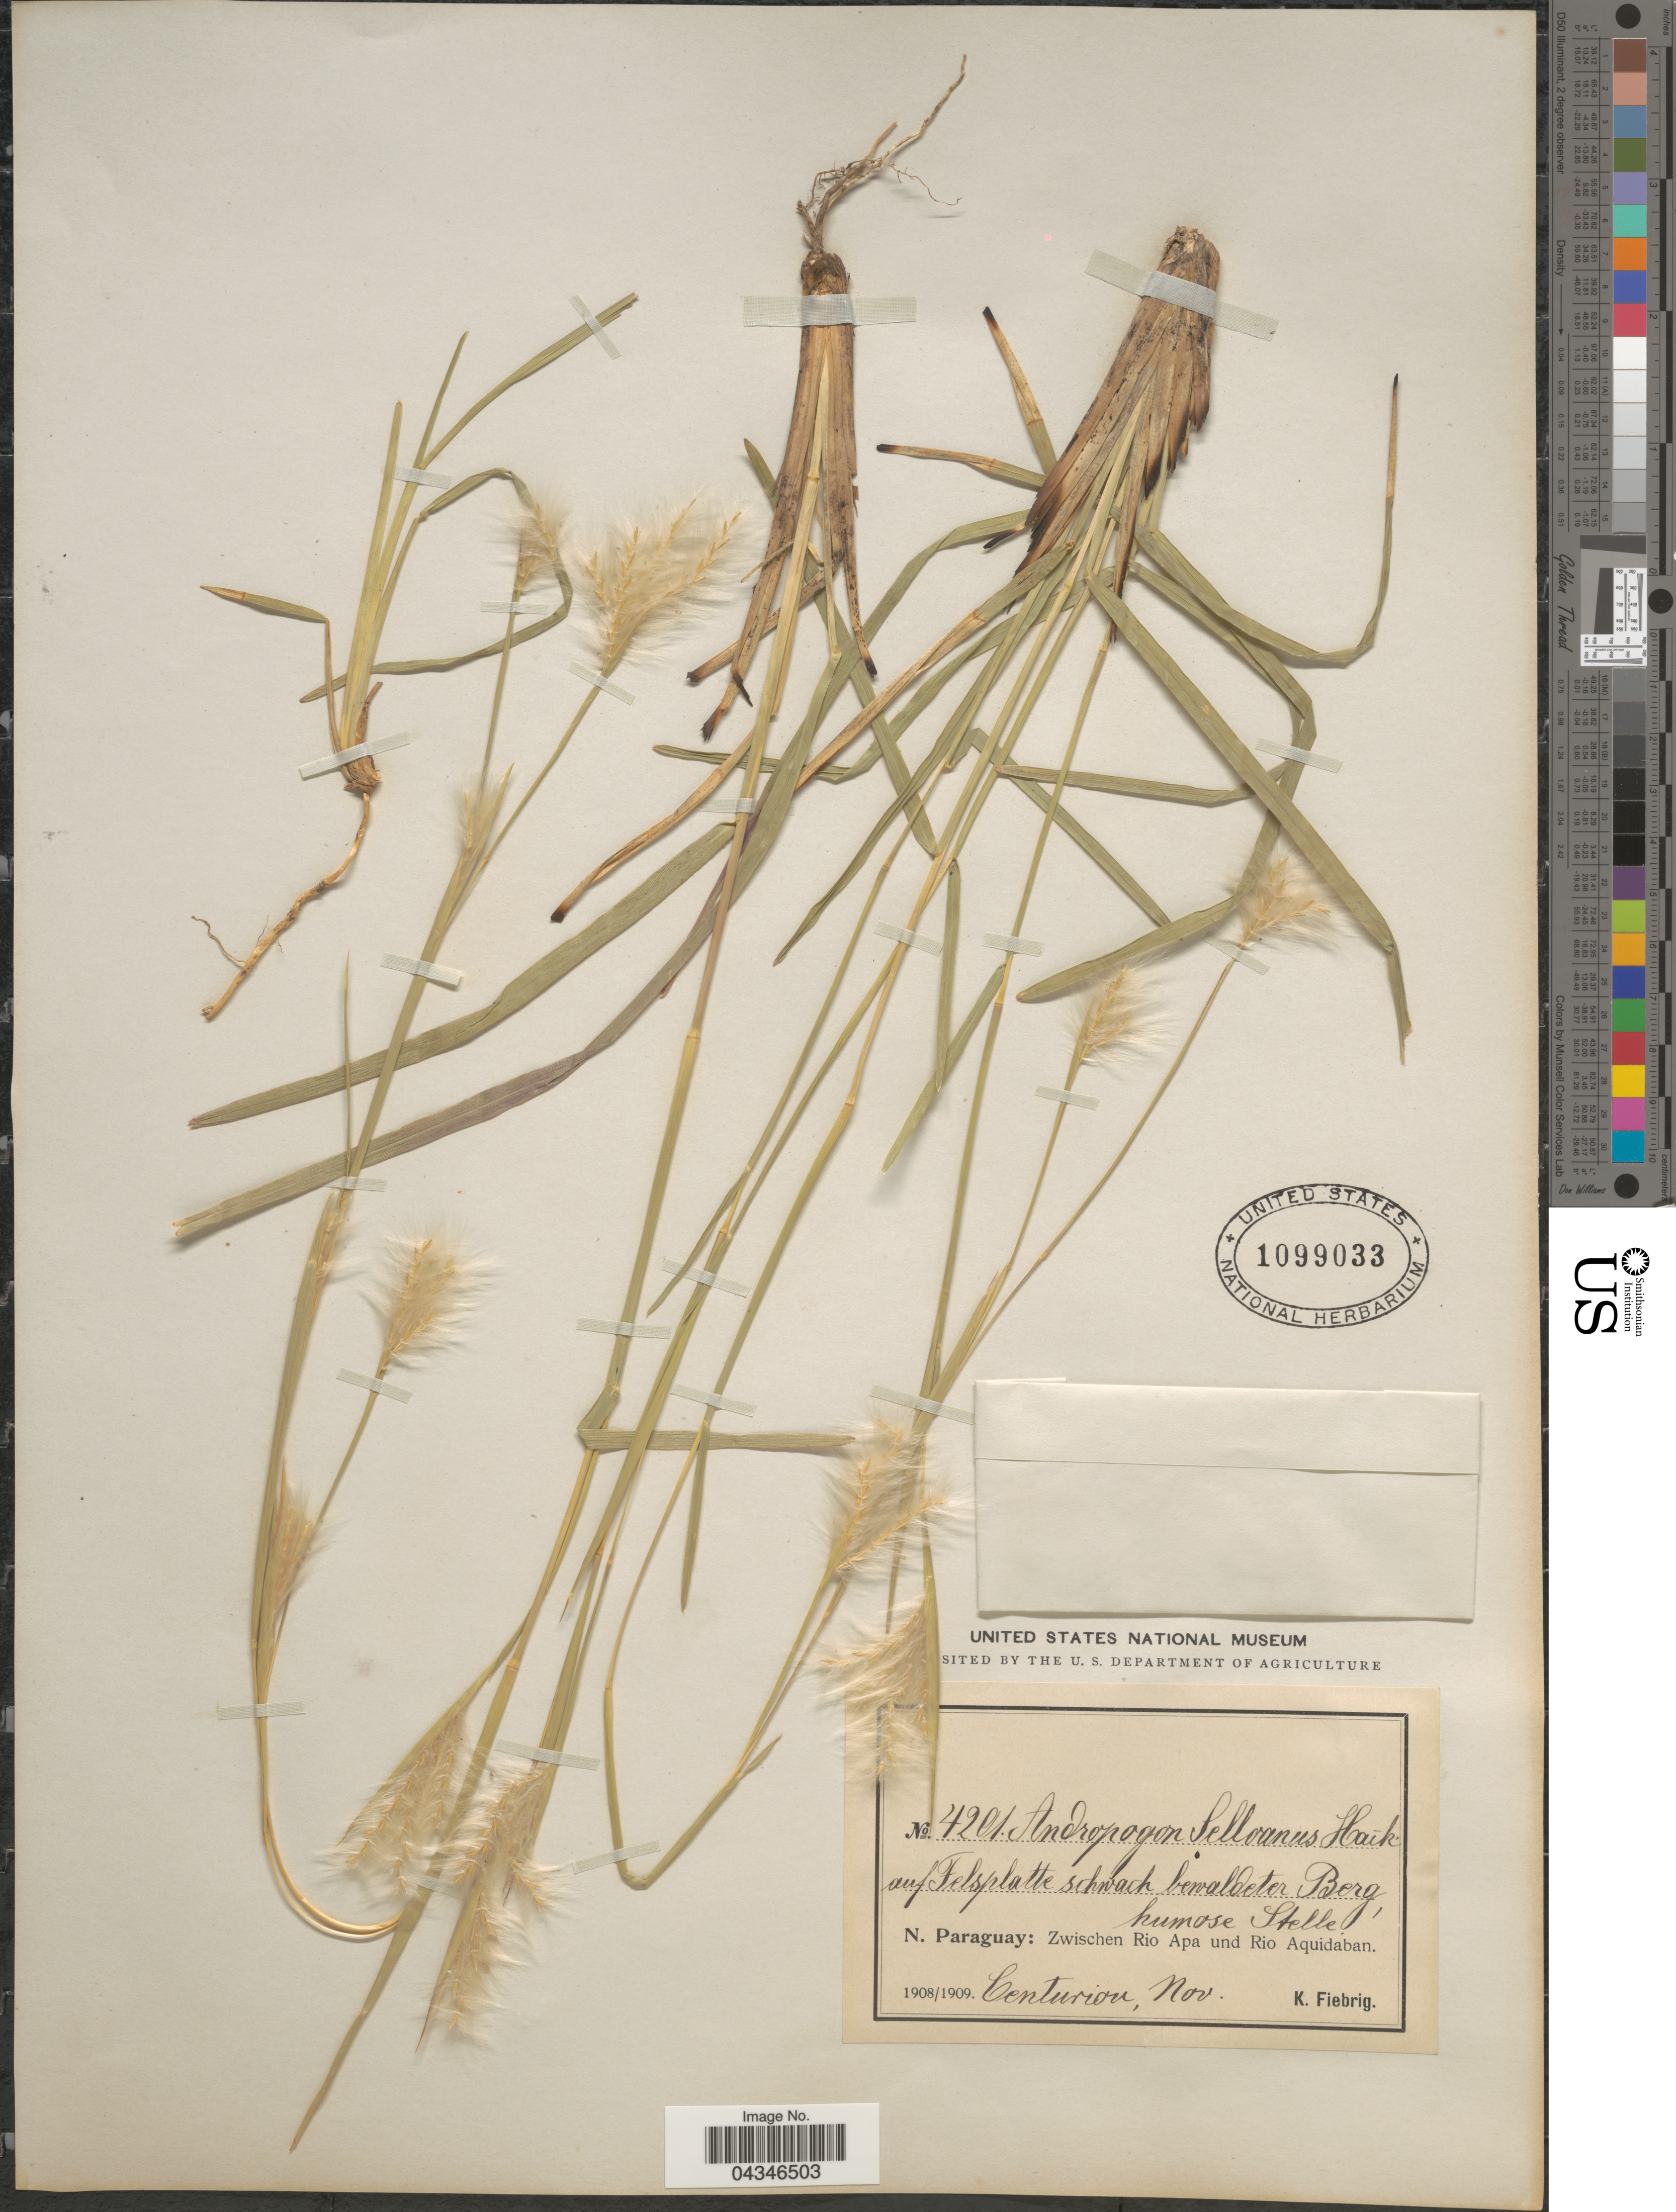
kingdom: Plantae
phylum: Tracheophyta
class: Liliopsida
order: Poales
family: Poaceae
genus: Andropogon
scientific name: Andropogon selloanus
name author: (Hack.) Hack.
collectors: K. Fiebrig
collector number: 4201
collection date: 1908-11/1909-11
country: Paraguay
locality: N. Paraguay: Zwischen Rio Apa und Rio Aquidaban.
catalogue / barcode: US 1099033